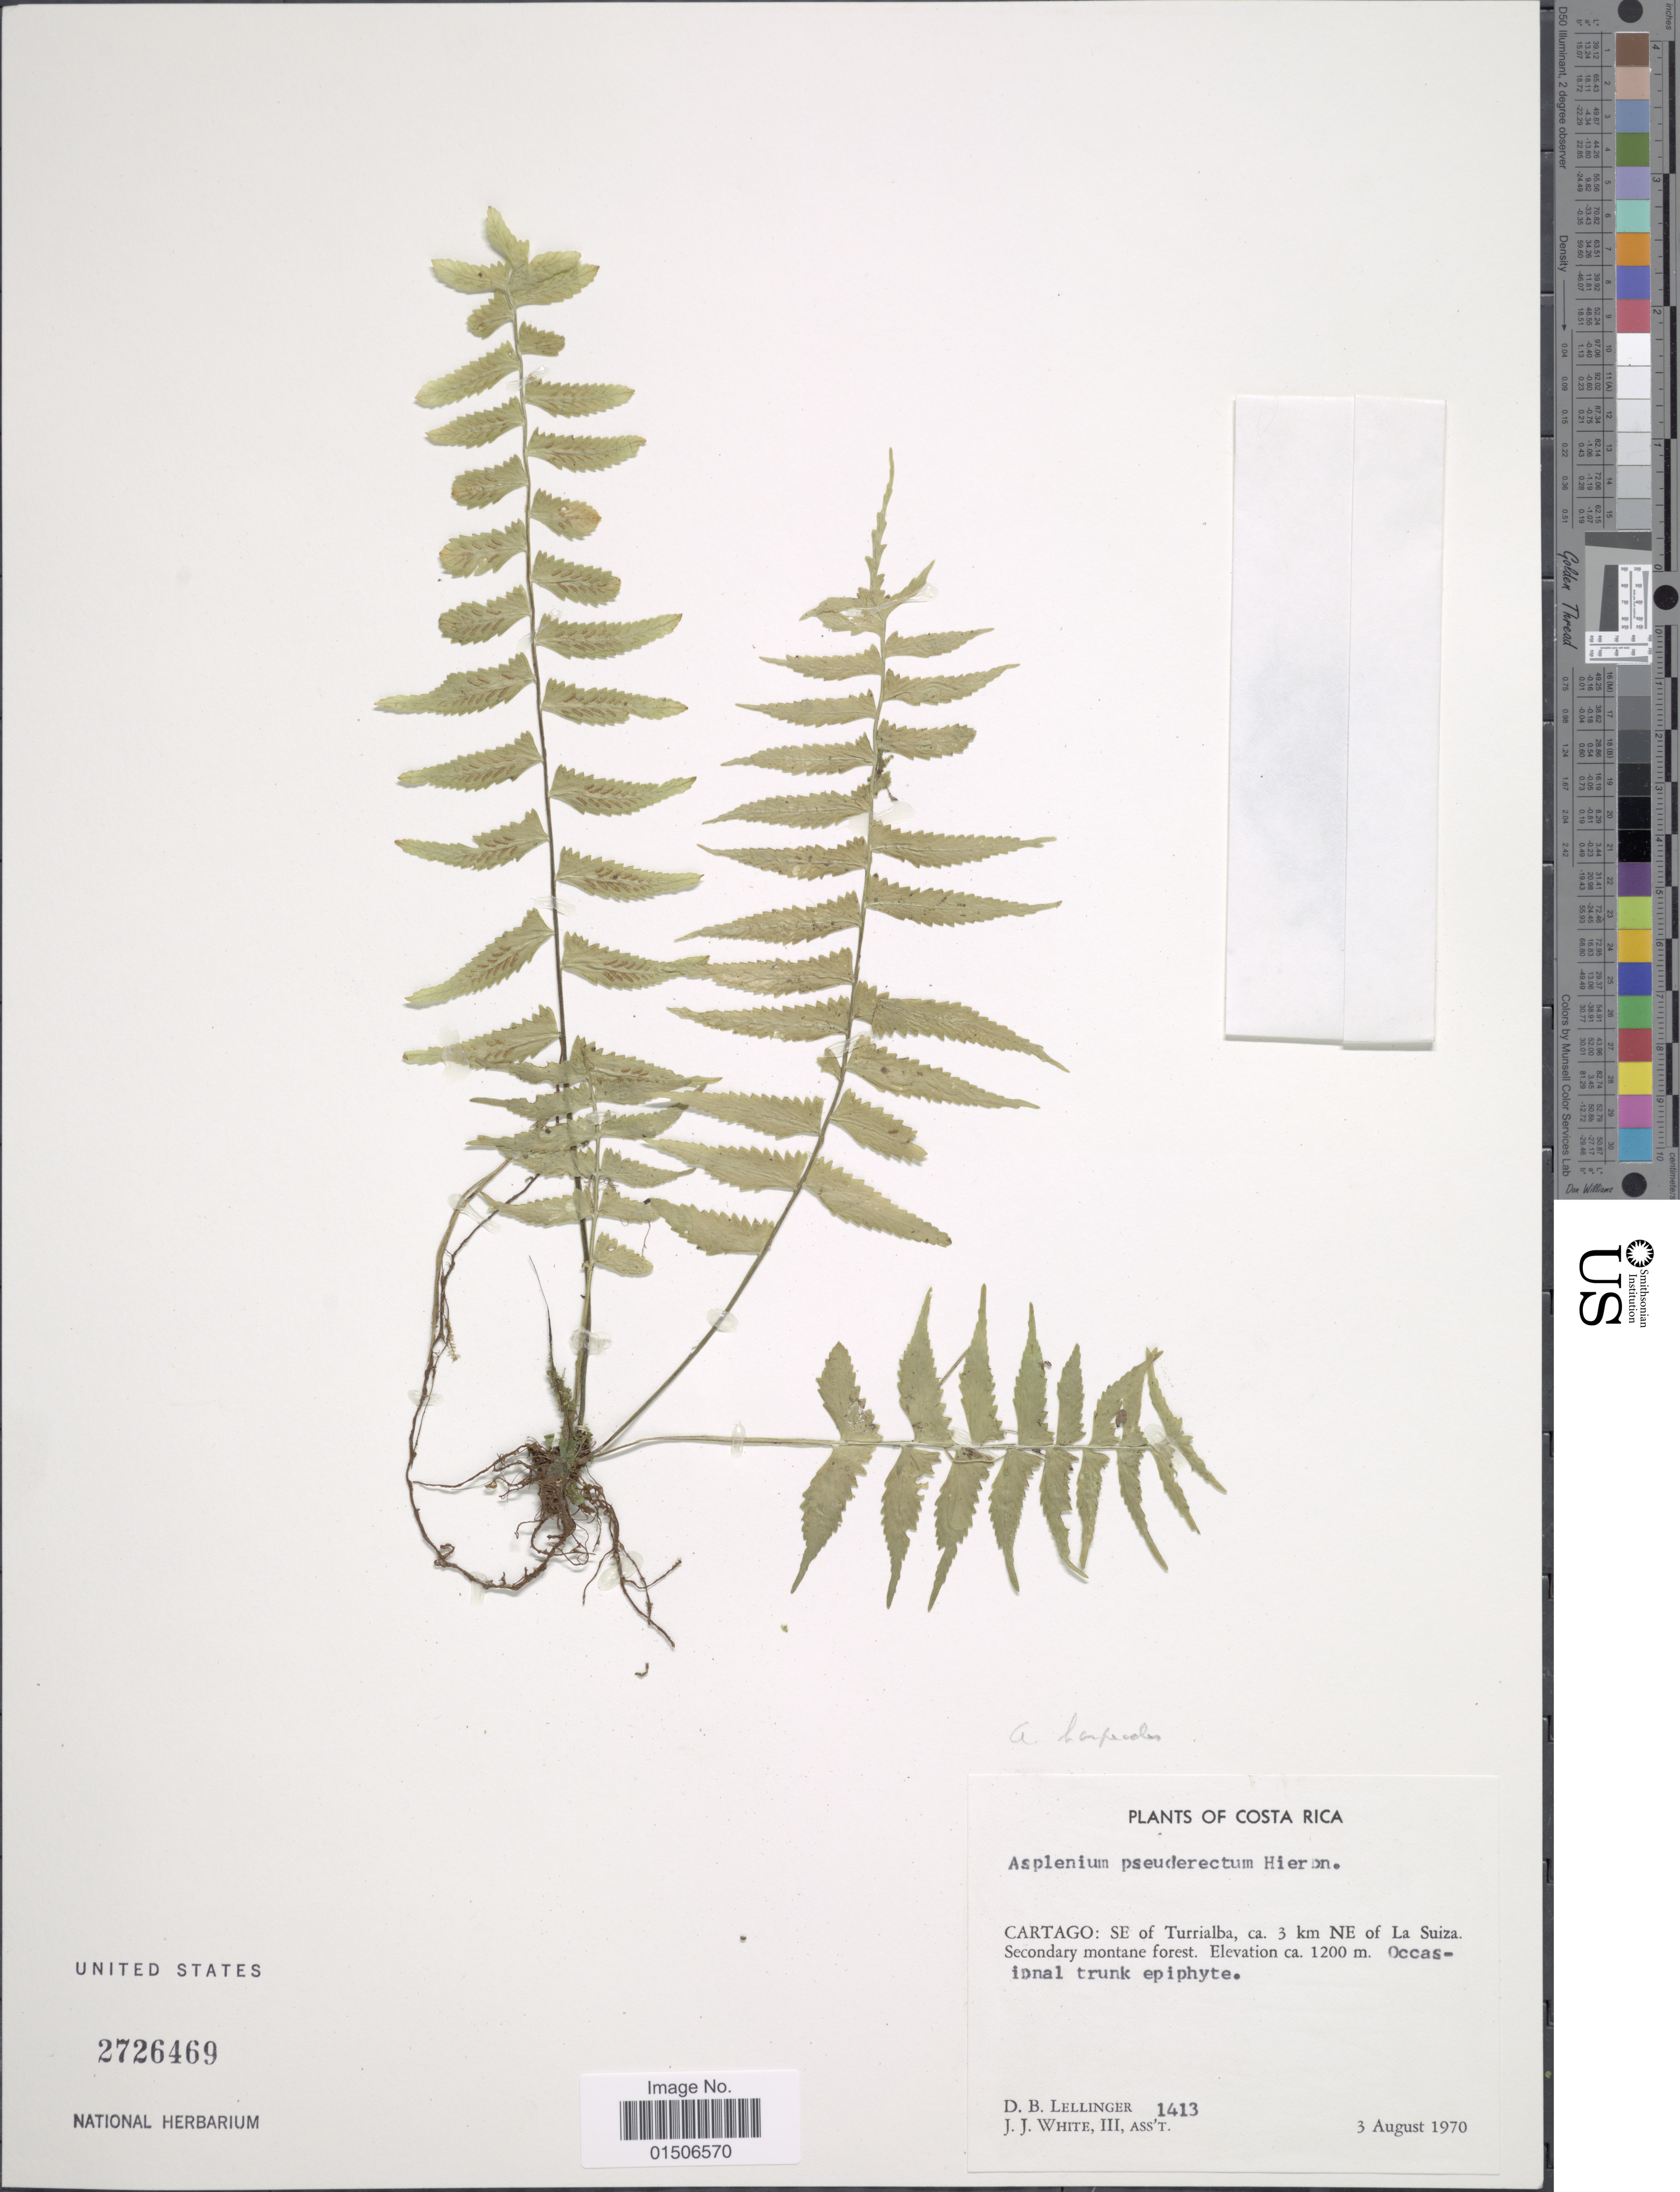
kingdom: Plantae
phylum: Tracheophyta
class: Polypodiopsida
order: Polypodiales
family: Aspleniaceae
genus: Asplenium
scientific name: Asplenium harpeodes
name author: Kunze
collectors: D. B. Lellinger & J. J. White III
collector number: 1413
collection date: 1970-08-03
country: Costa Rica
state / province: Cartago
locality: SE of Turrialba, ca. 3 km NE of La Suiza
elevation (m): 1200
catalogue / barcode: US 2726469